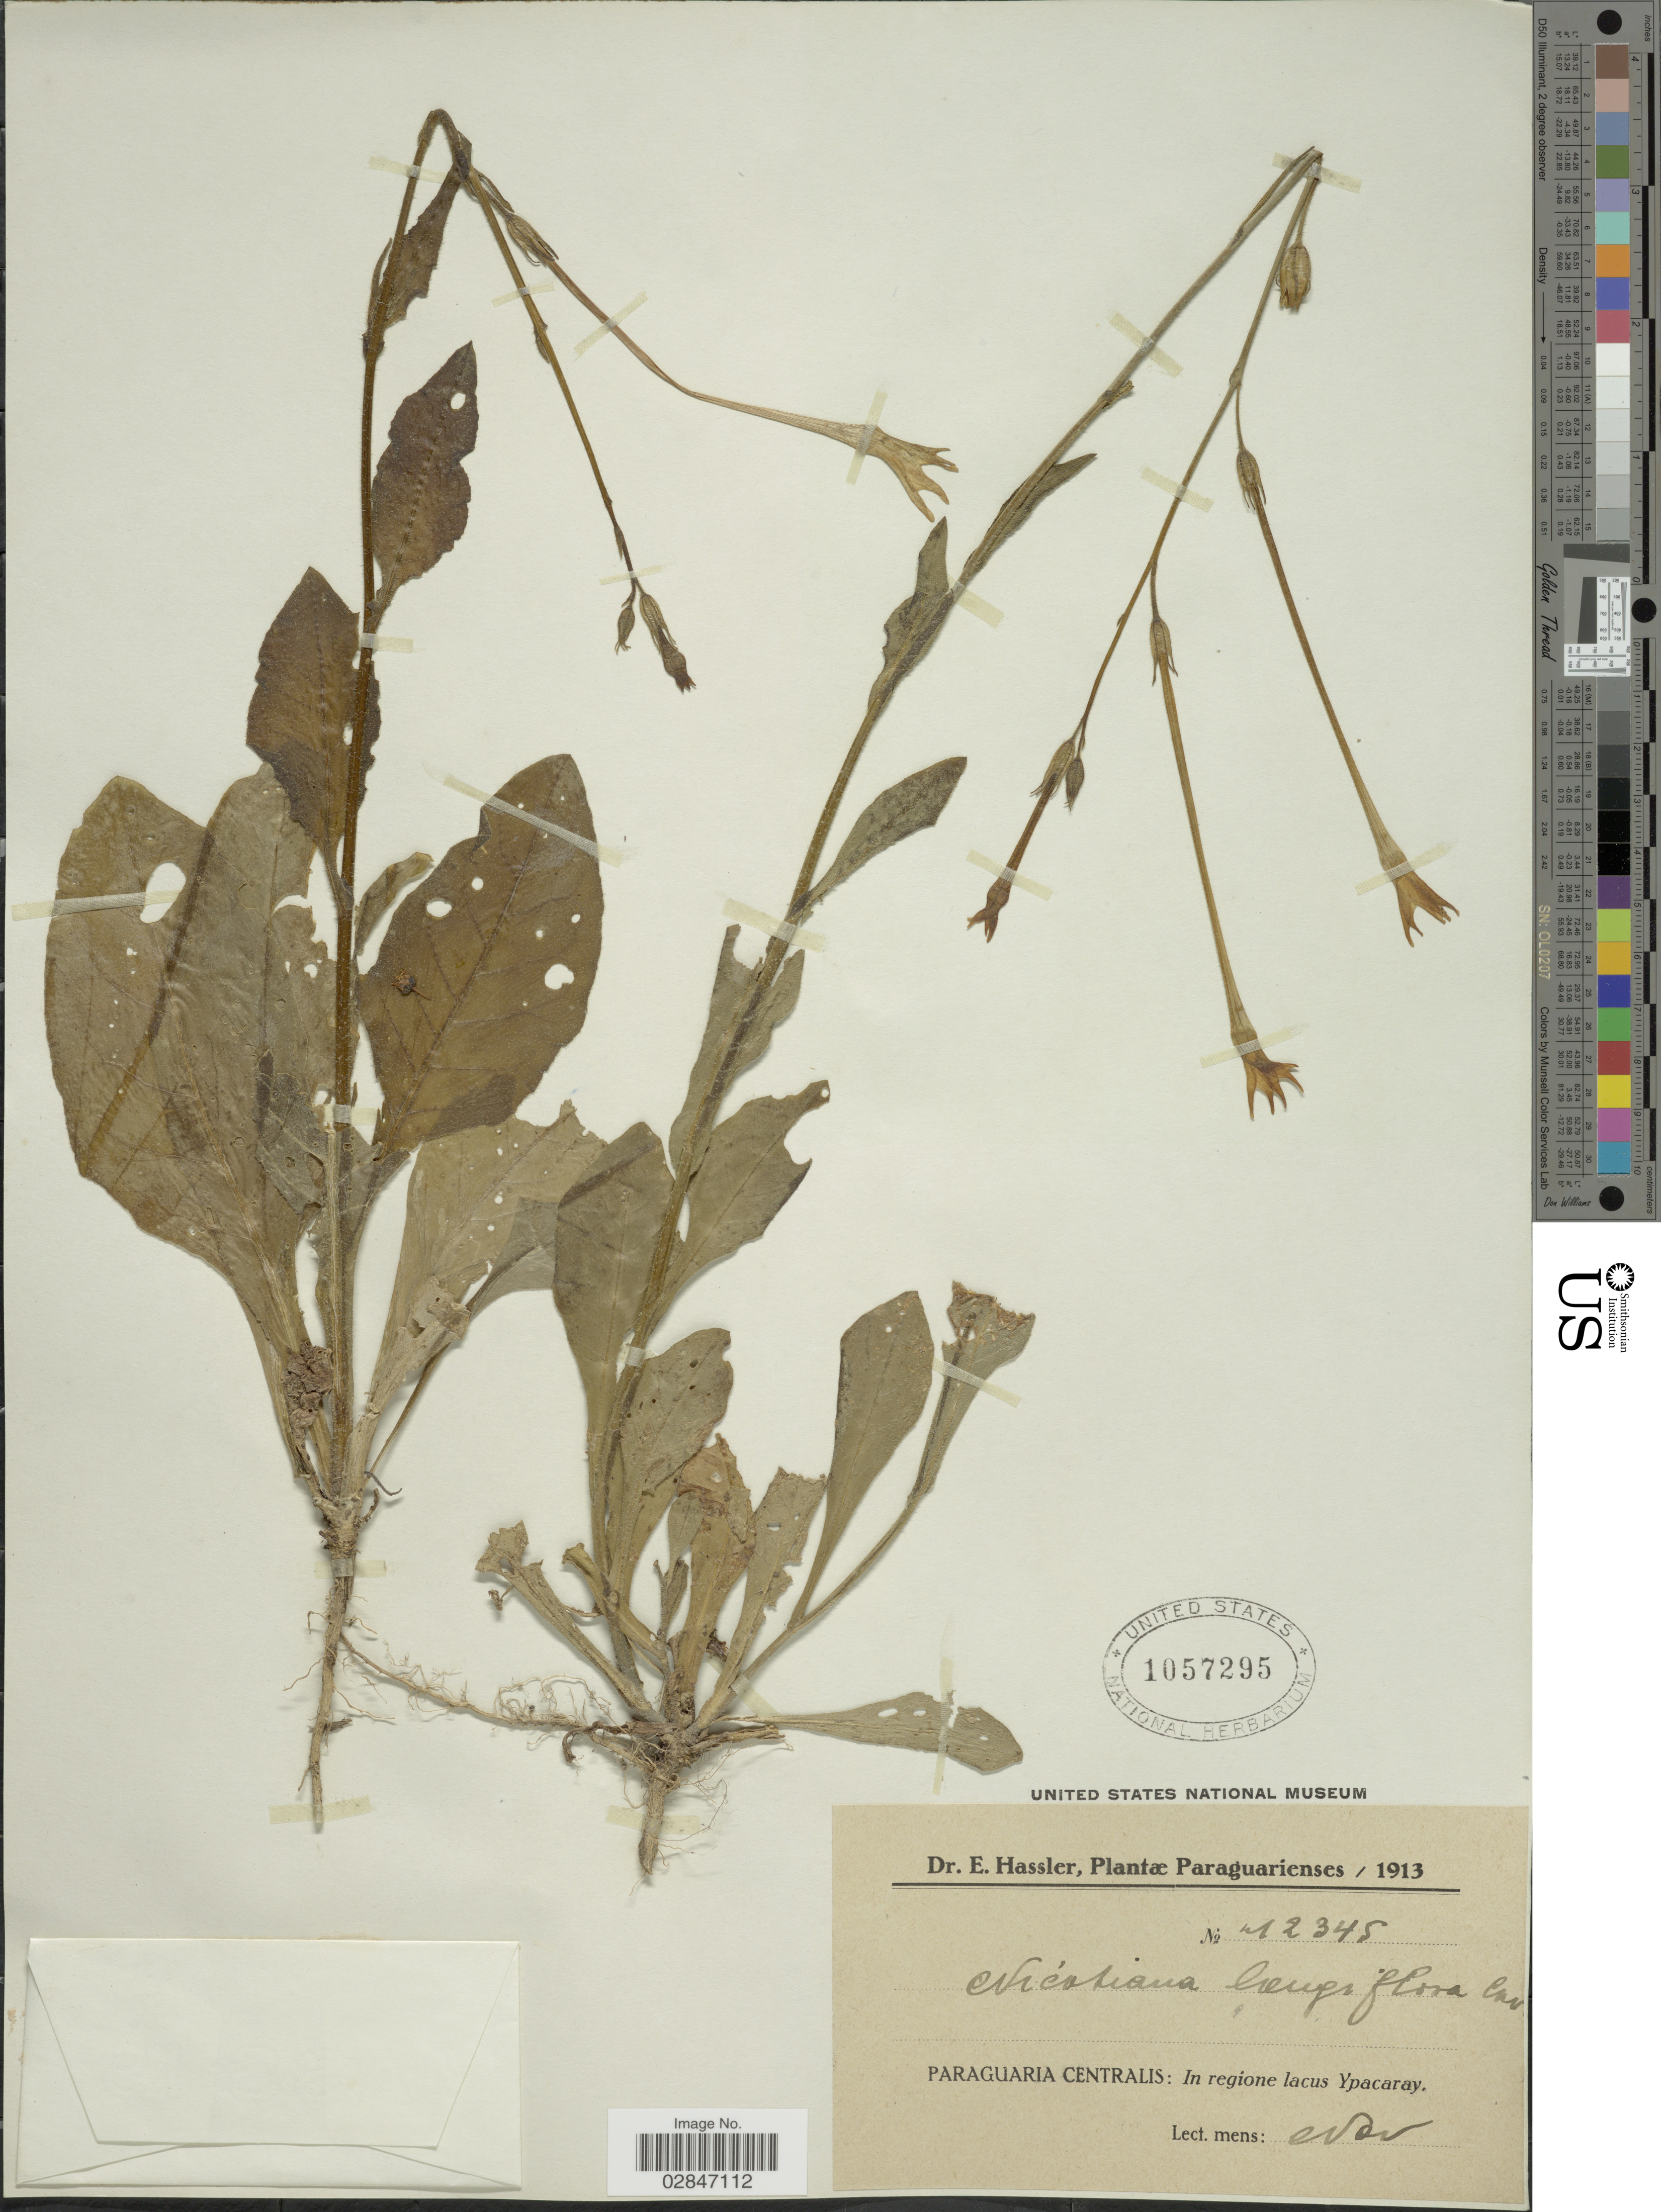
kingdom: Plantae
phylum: Tracheophyta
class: Magnoliopsida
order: Solanales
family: Solanaceae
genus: Nicotiana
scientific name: Nicotiana longiflora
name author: Cav.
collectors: E. Hassler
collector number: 12345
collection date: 1913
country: Paraguay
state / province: Paraguari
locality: Paraguaria Centralis: In regione lacus Ypacaray.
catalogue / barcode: US 1057295